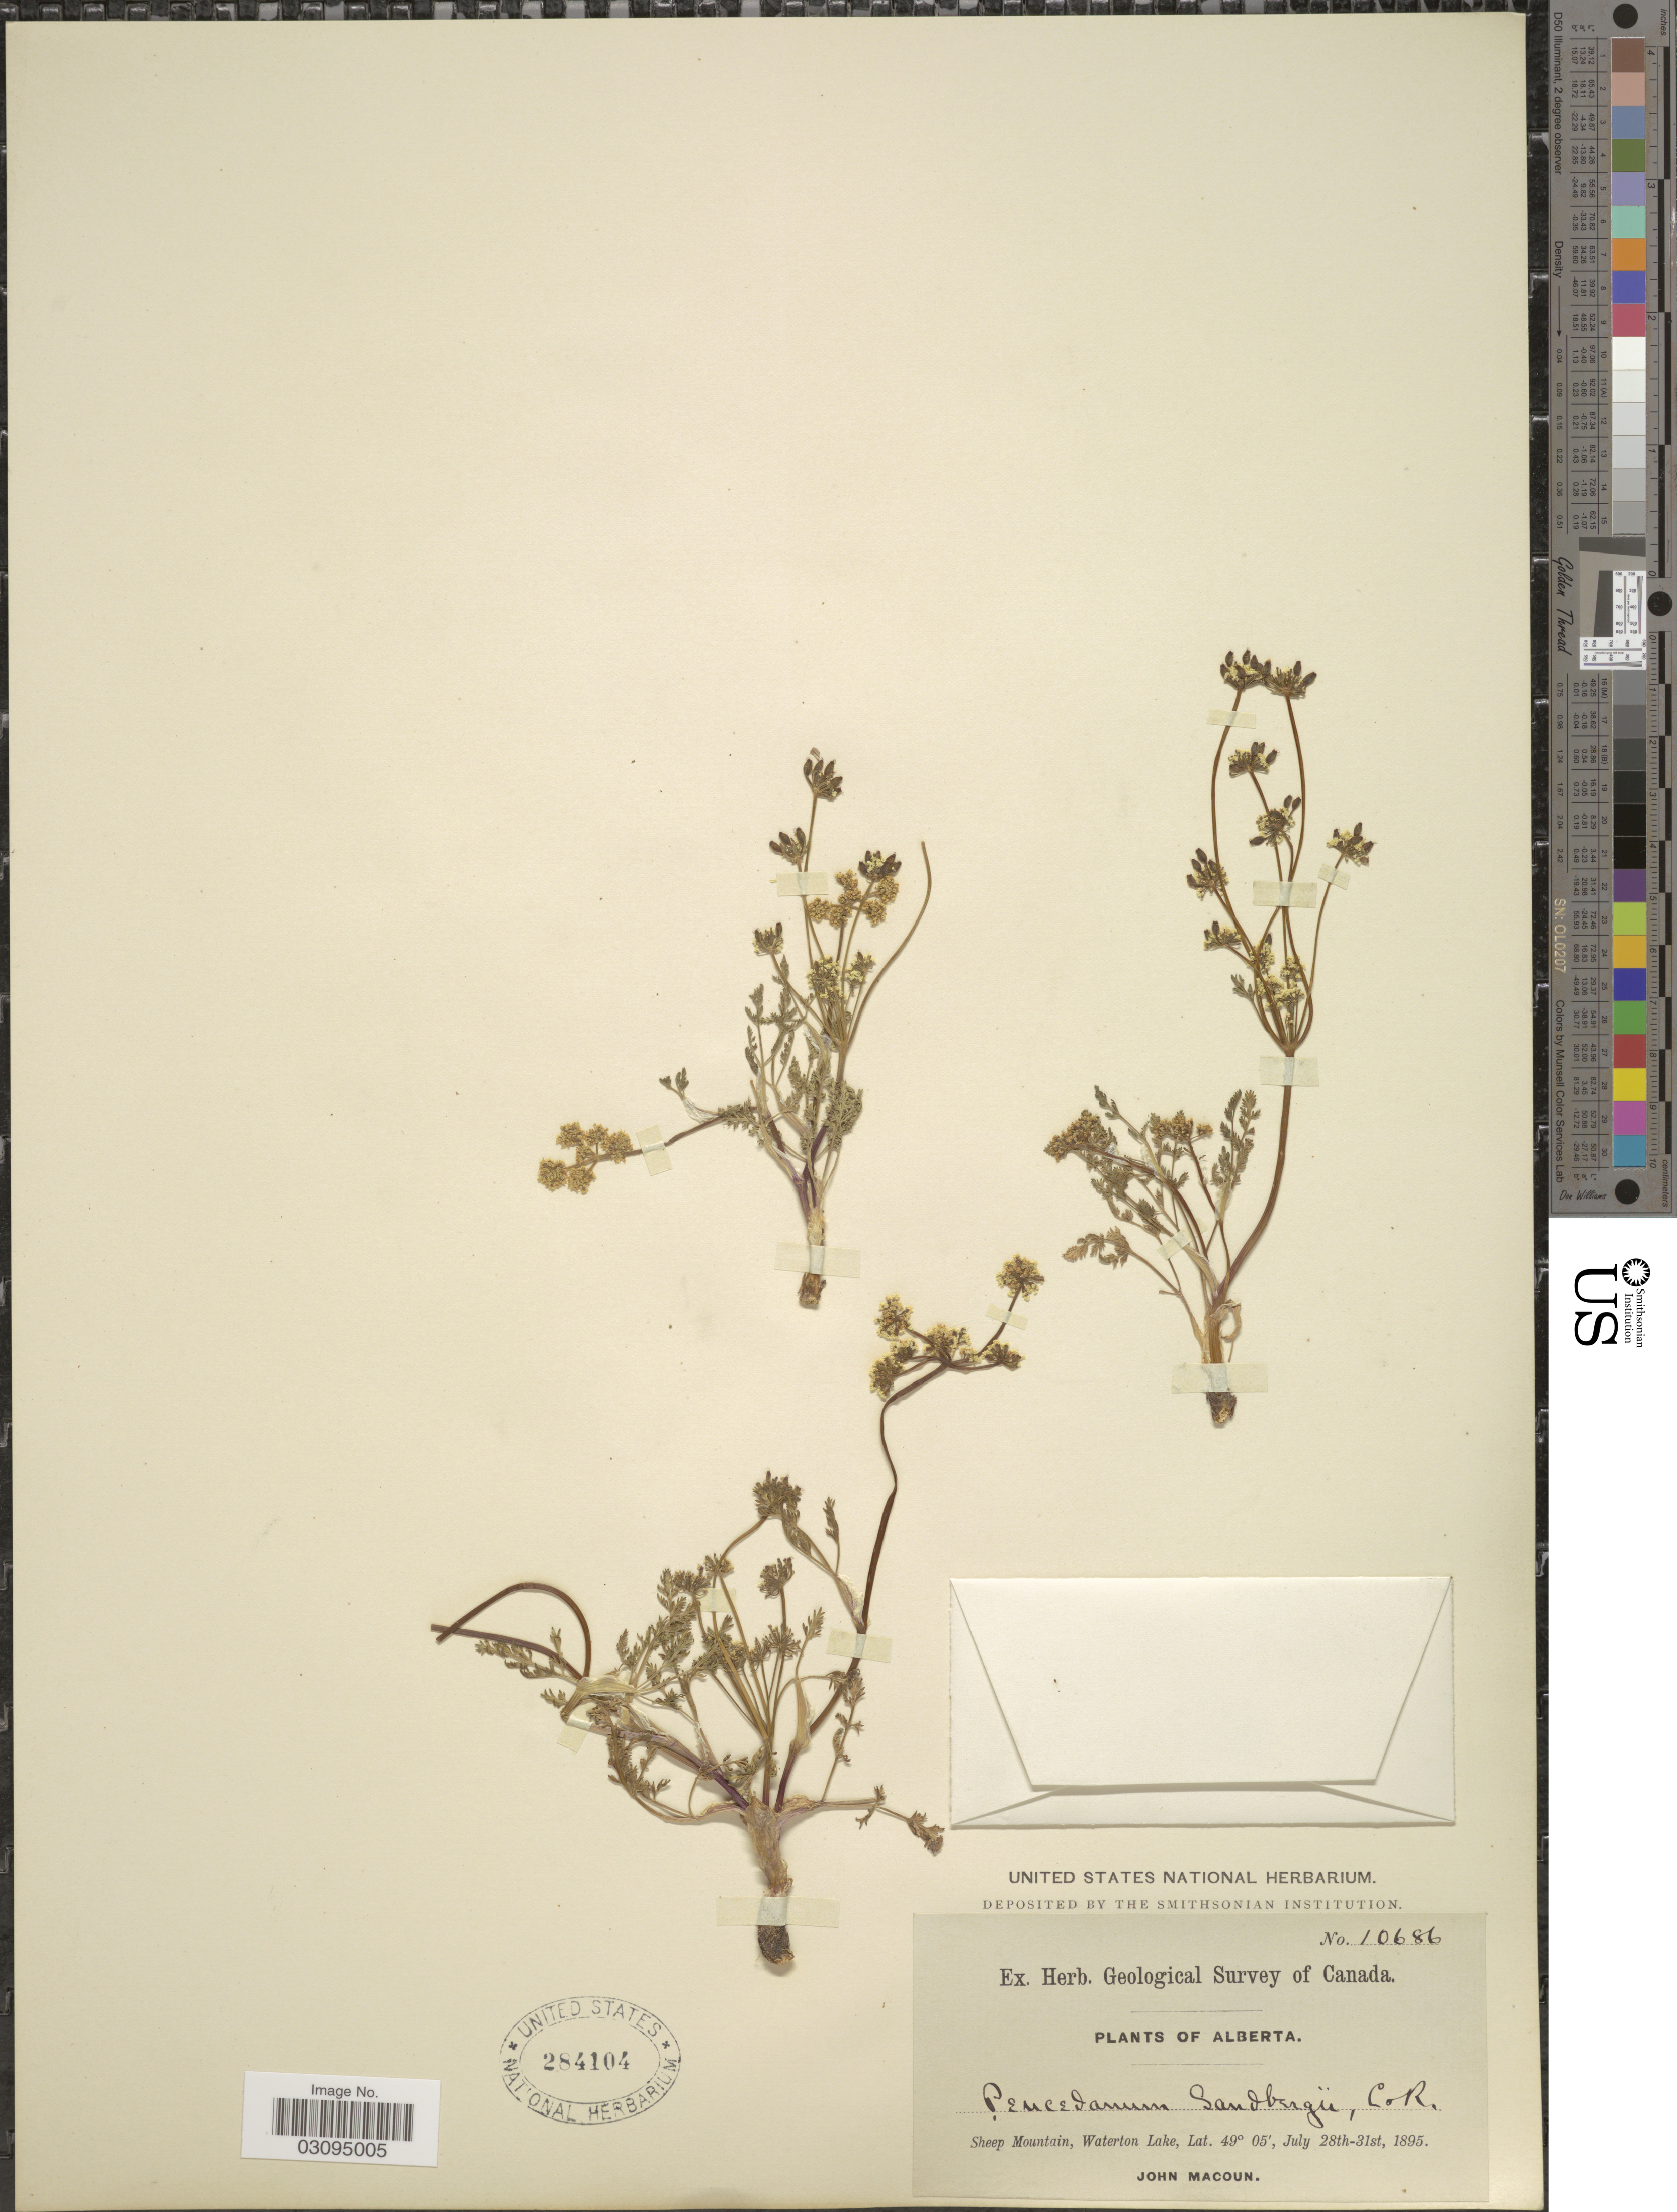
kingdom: Plantae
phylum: Tracheophyta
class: Magnoliopsida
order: Apiales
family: Apiaceae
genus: Lomatium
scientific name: Lomatium sandbergii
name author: (J.M. Coult. & Rose) J.M. Coult. & Rose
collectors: J. Macoun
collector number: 10686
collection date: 1895-07-28/1895-07-31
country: Canada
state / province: Alberta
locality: Sheep Mountain, Waterton Lake.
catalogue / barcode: US 284104